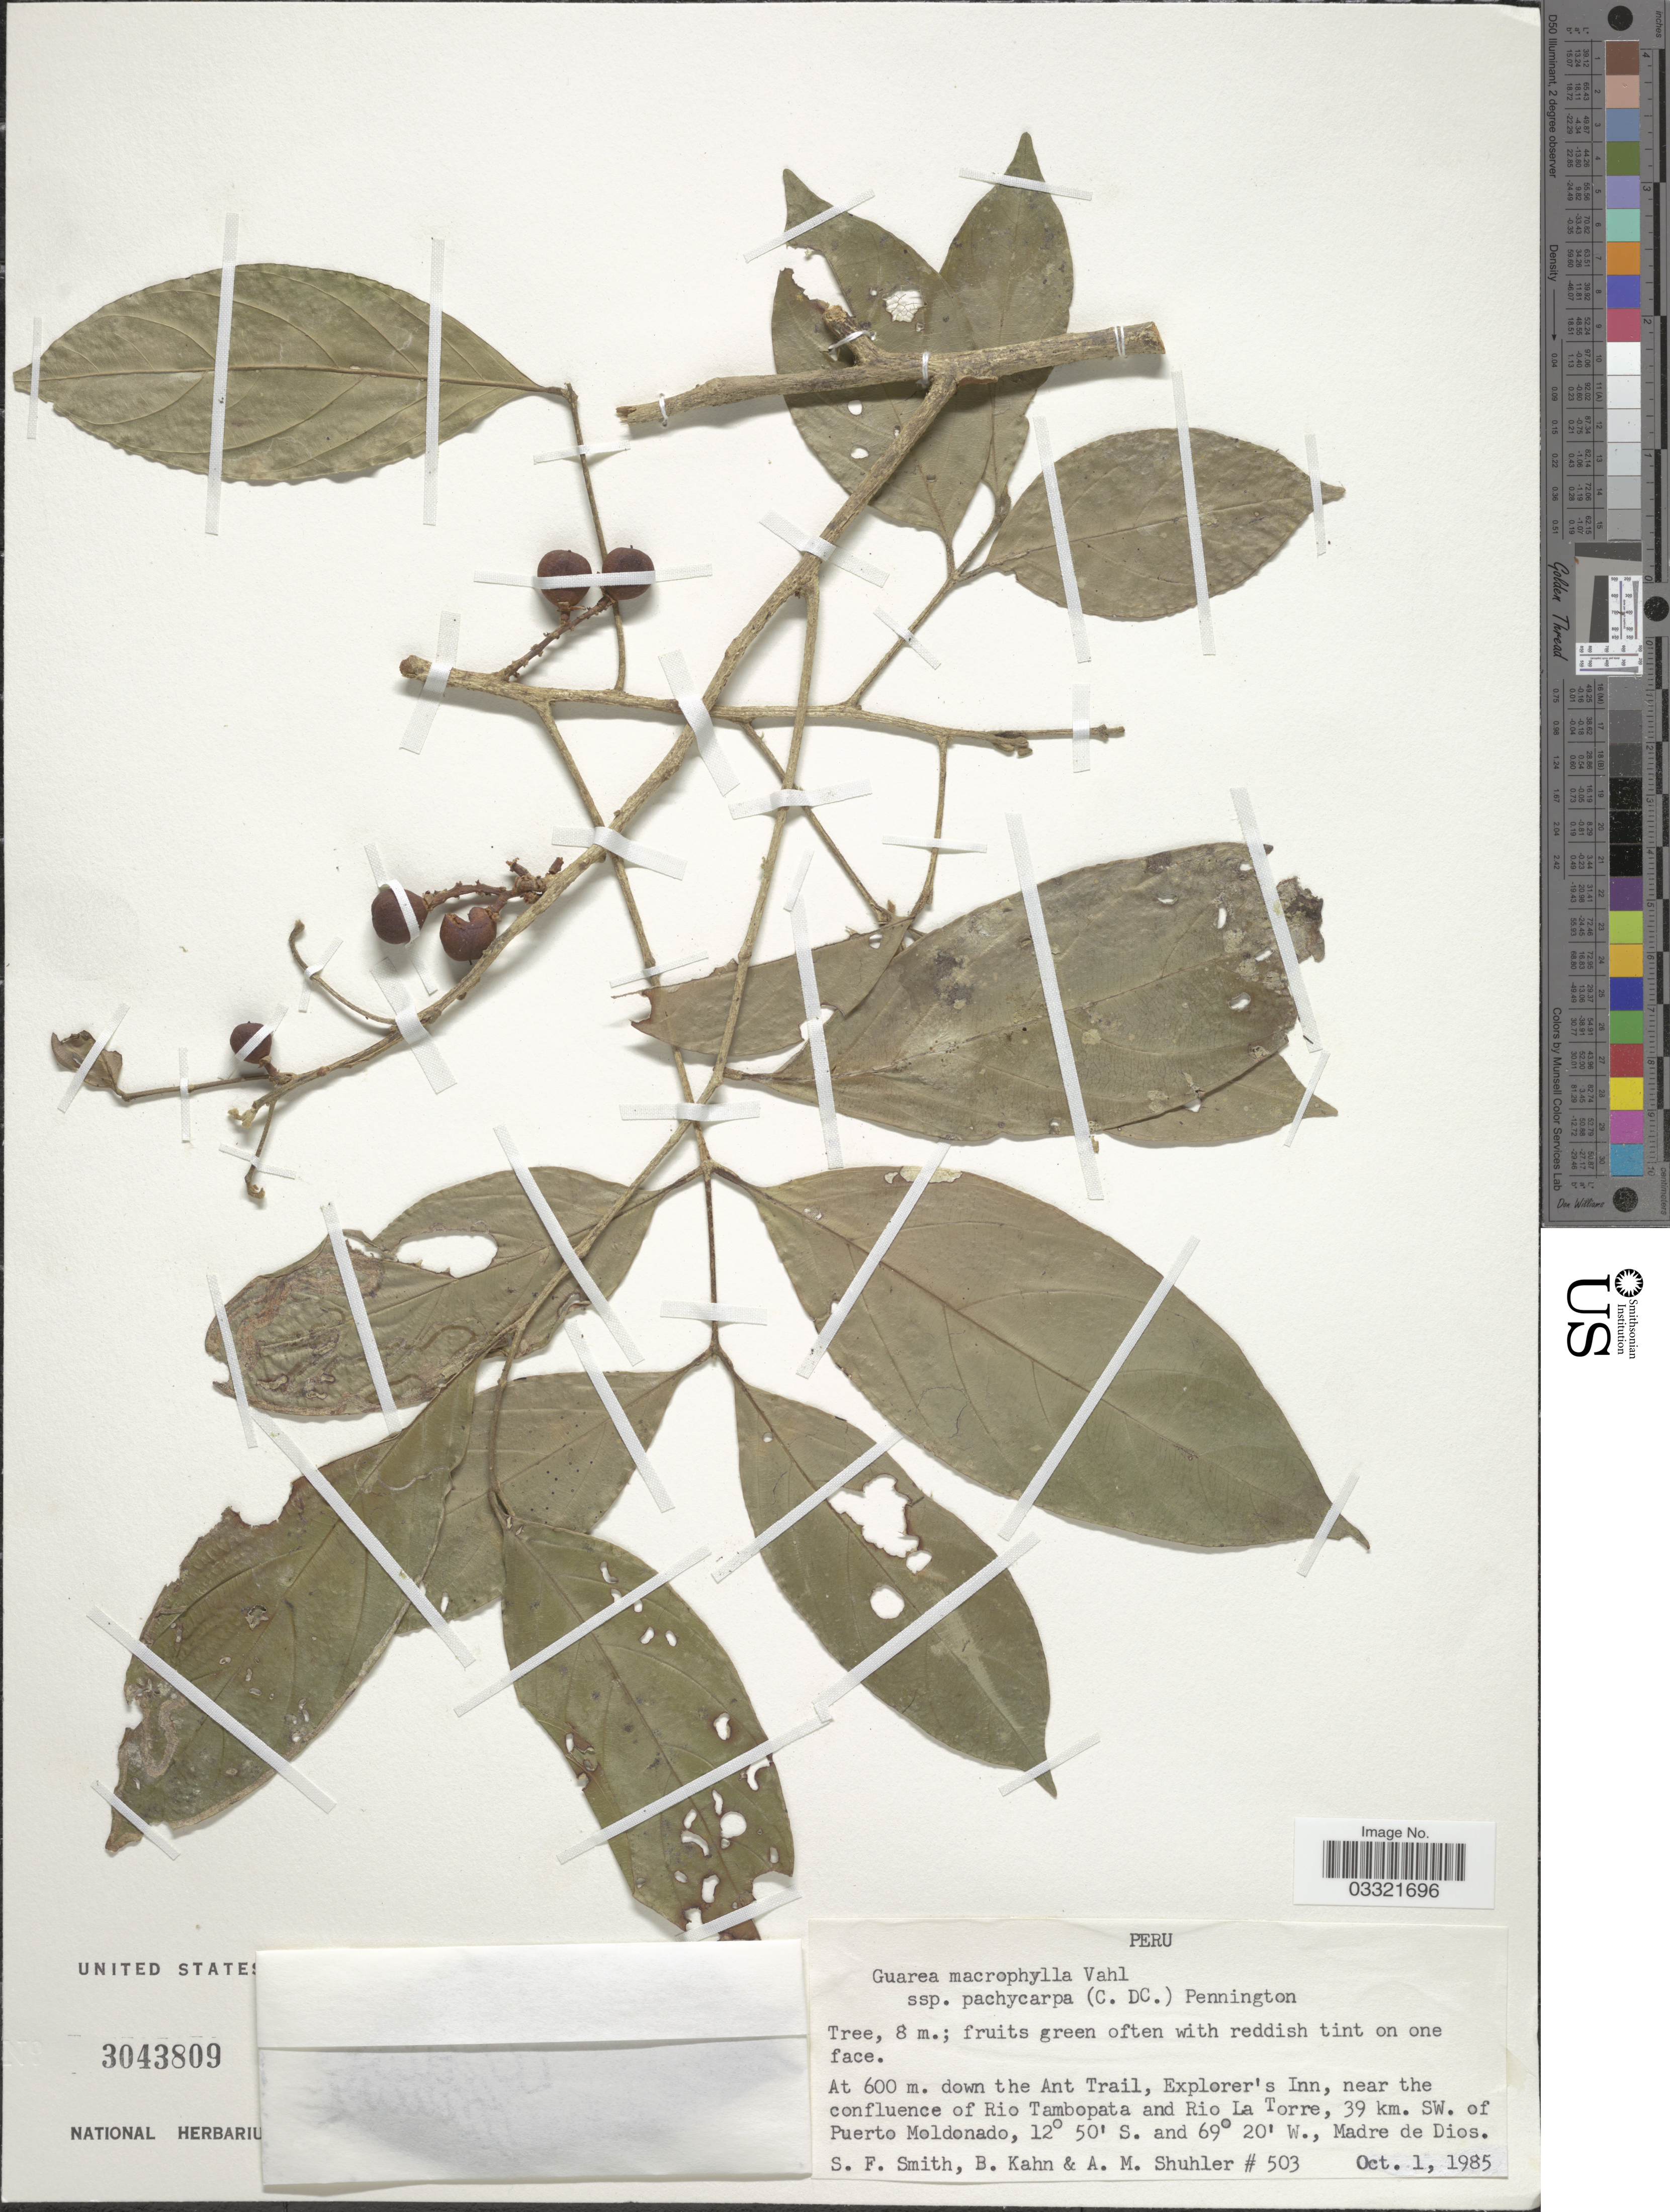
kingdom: Plantae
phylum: Tracheophyta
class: Magnoliopsida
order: Sapindales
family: Meliaceae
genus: Guarea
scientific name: Guarea macrophylla subsp. pachycarpa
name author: (C. DC.) T.D. Penn.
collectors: S.F. Smith, B. Kahn & A. Shuhler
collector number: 503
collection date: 1985-10-01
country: Peru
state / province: Madre de Dios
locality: Down the Ant Trail, Explorer's Inn, near the confluence of Rio Tambopata and Rio La Torre, 39 km. SW. of Puerto Moldonado.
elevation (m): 600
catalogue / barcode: US 3043809